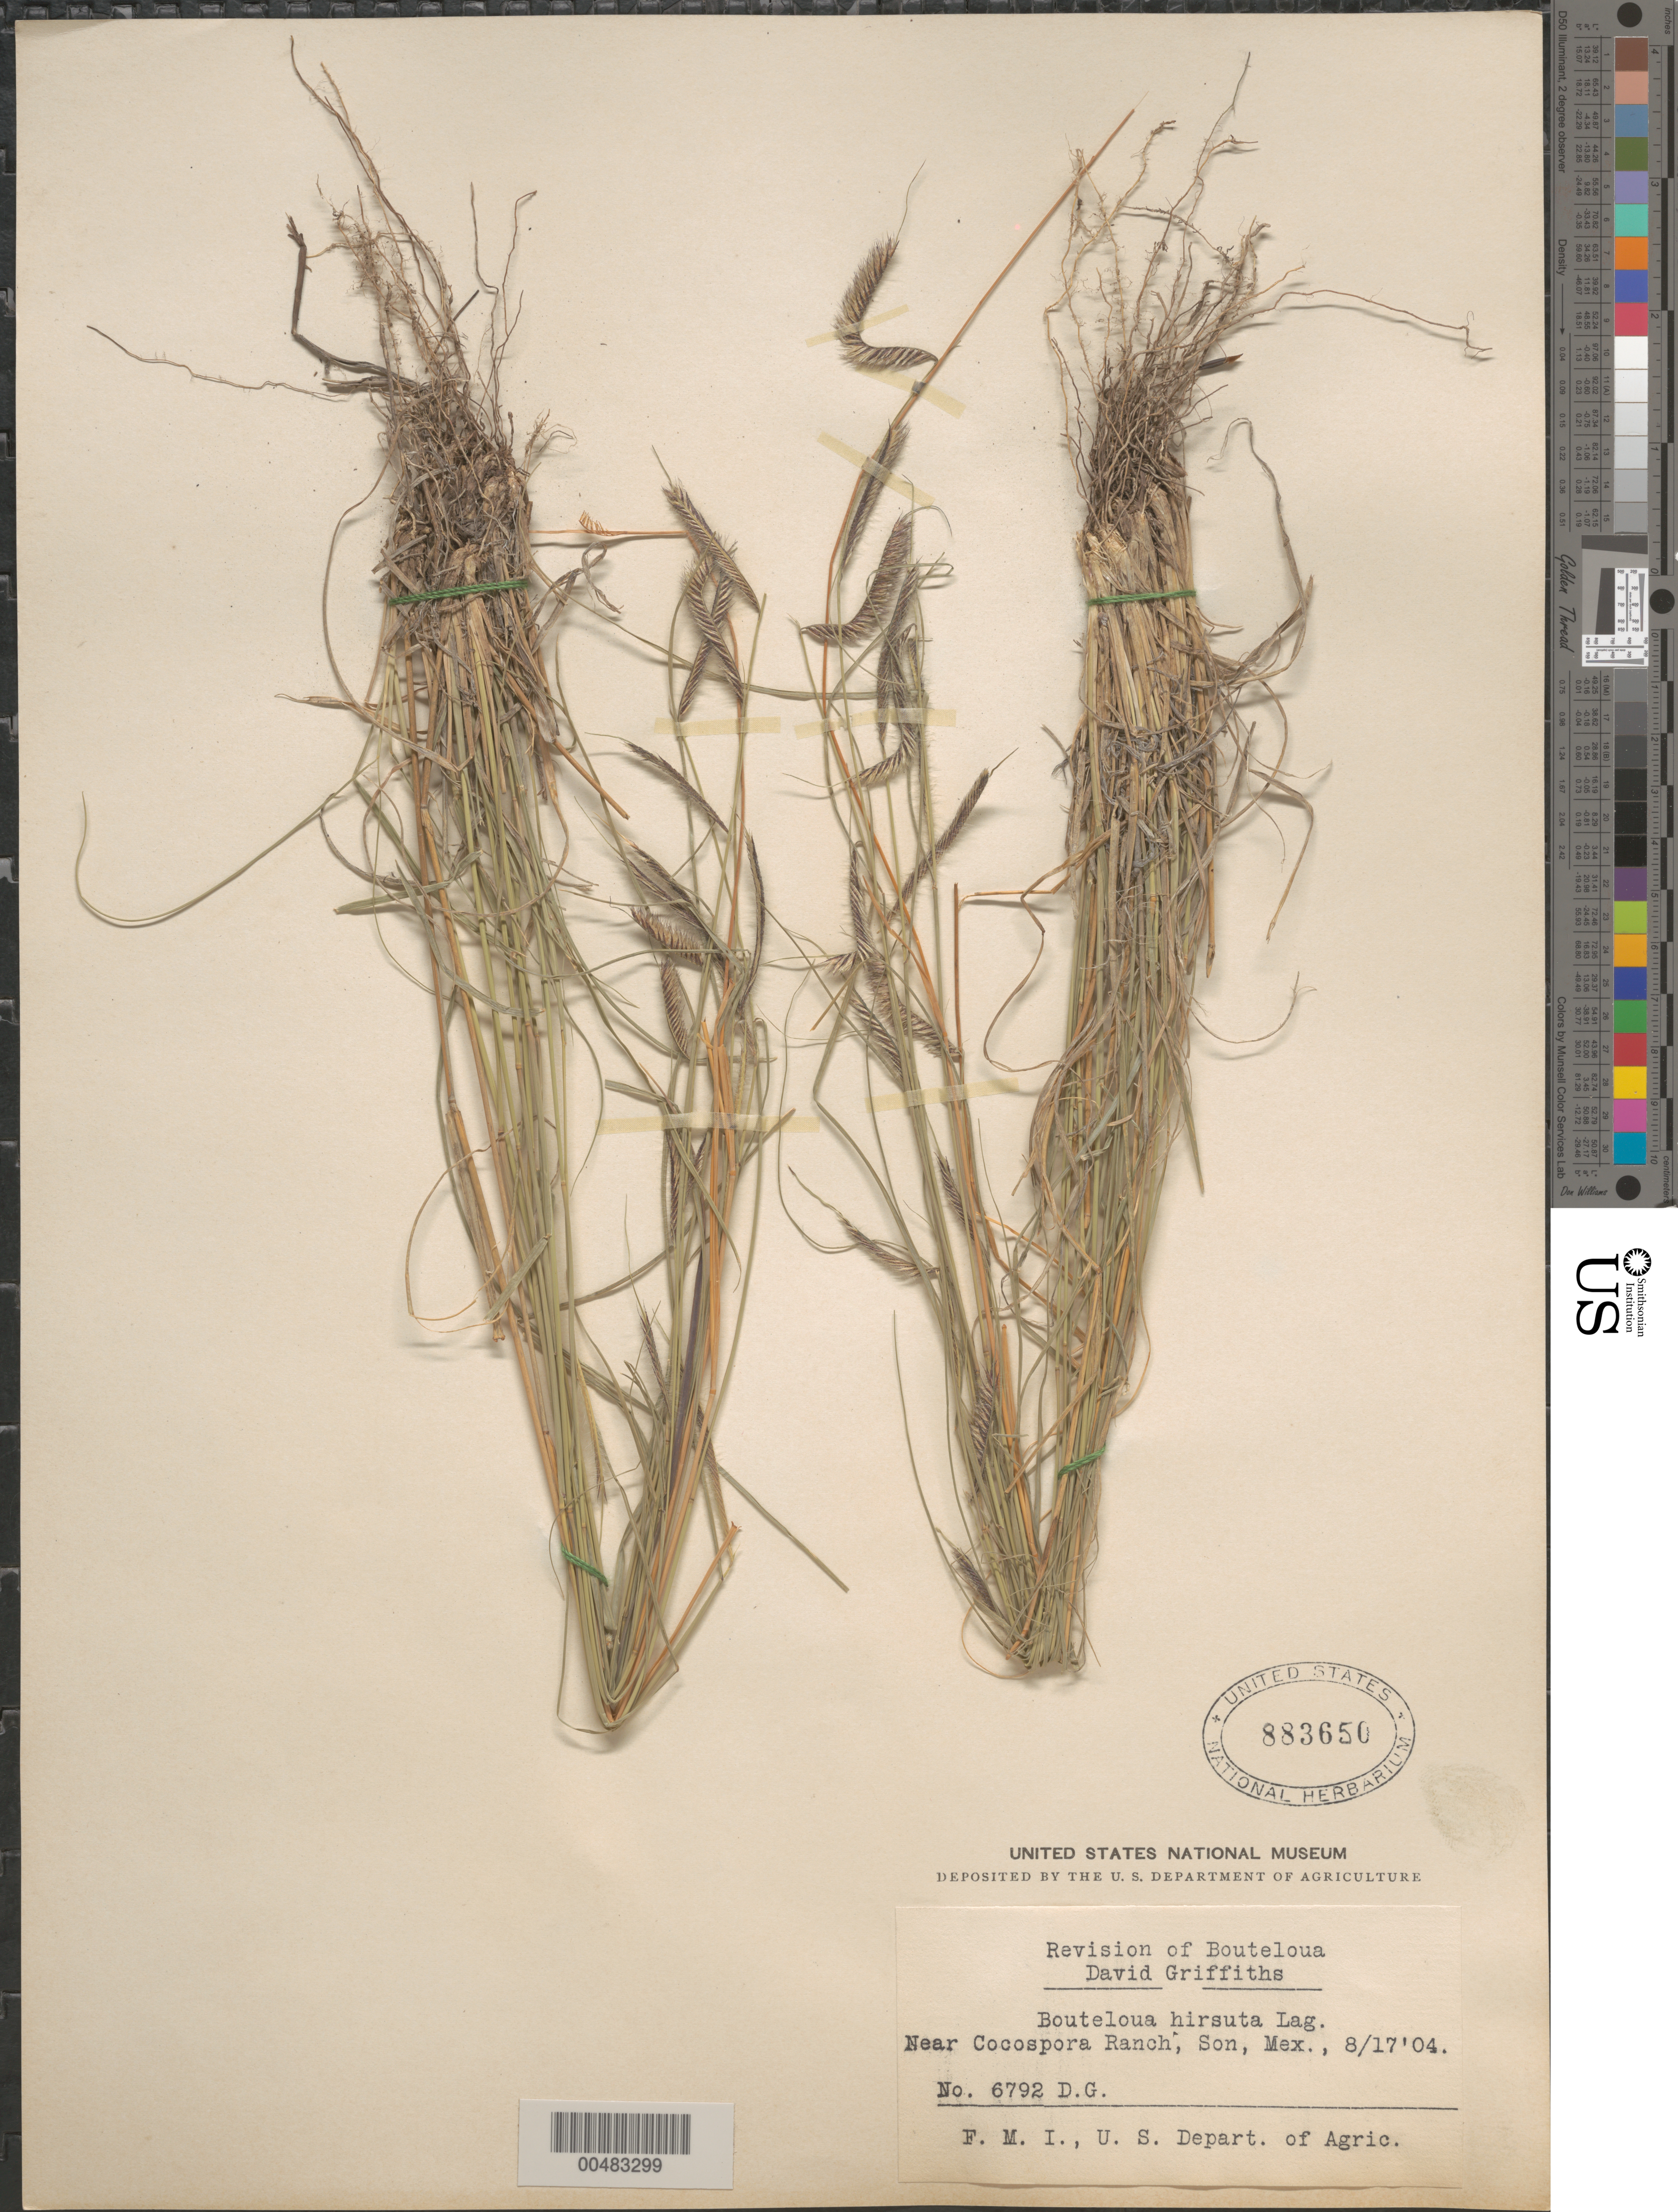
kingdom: Plantae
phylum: Tracheophyta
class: Liliopsida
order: Poales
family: Poaceae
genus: Bouteloua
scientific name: Bouteloua hirsuta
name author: Lag.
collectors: D. Griffiths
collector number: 6792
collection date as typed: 17 Aug 1904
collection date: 1904-08-17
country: Mexico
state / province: Sonora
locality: Near Cocospora Ranch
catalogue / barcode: US 883650